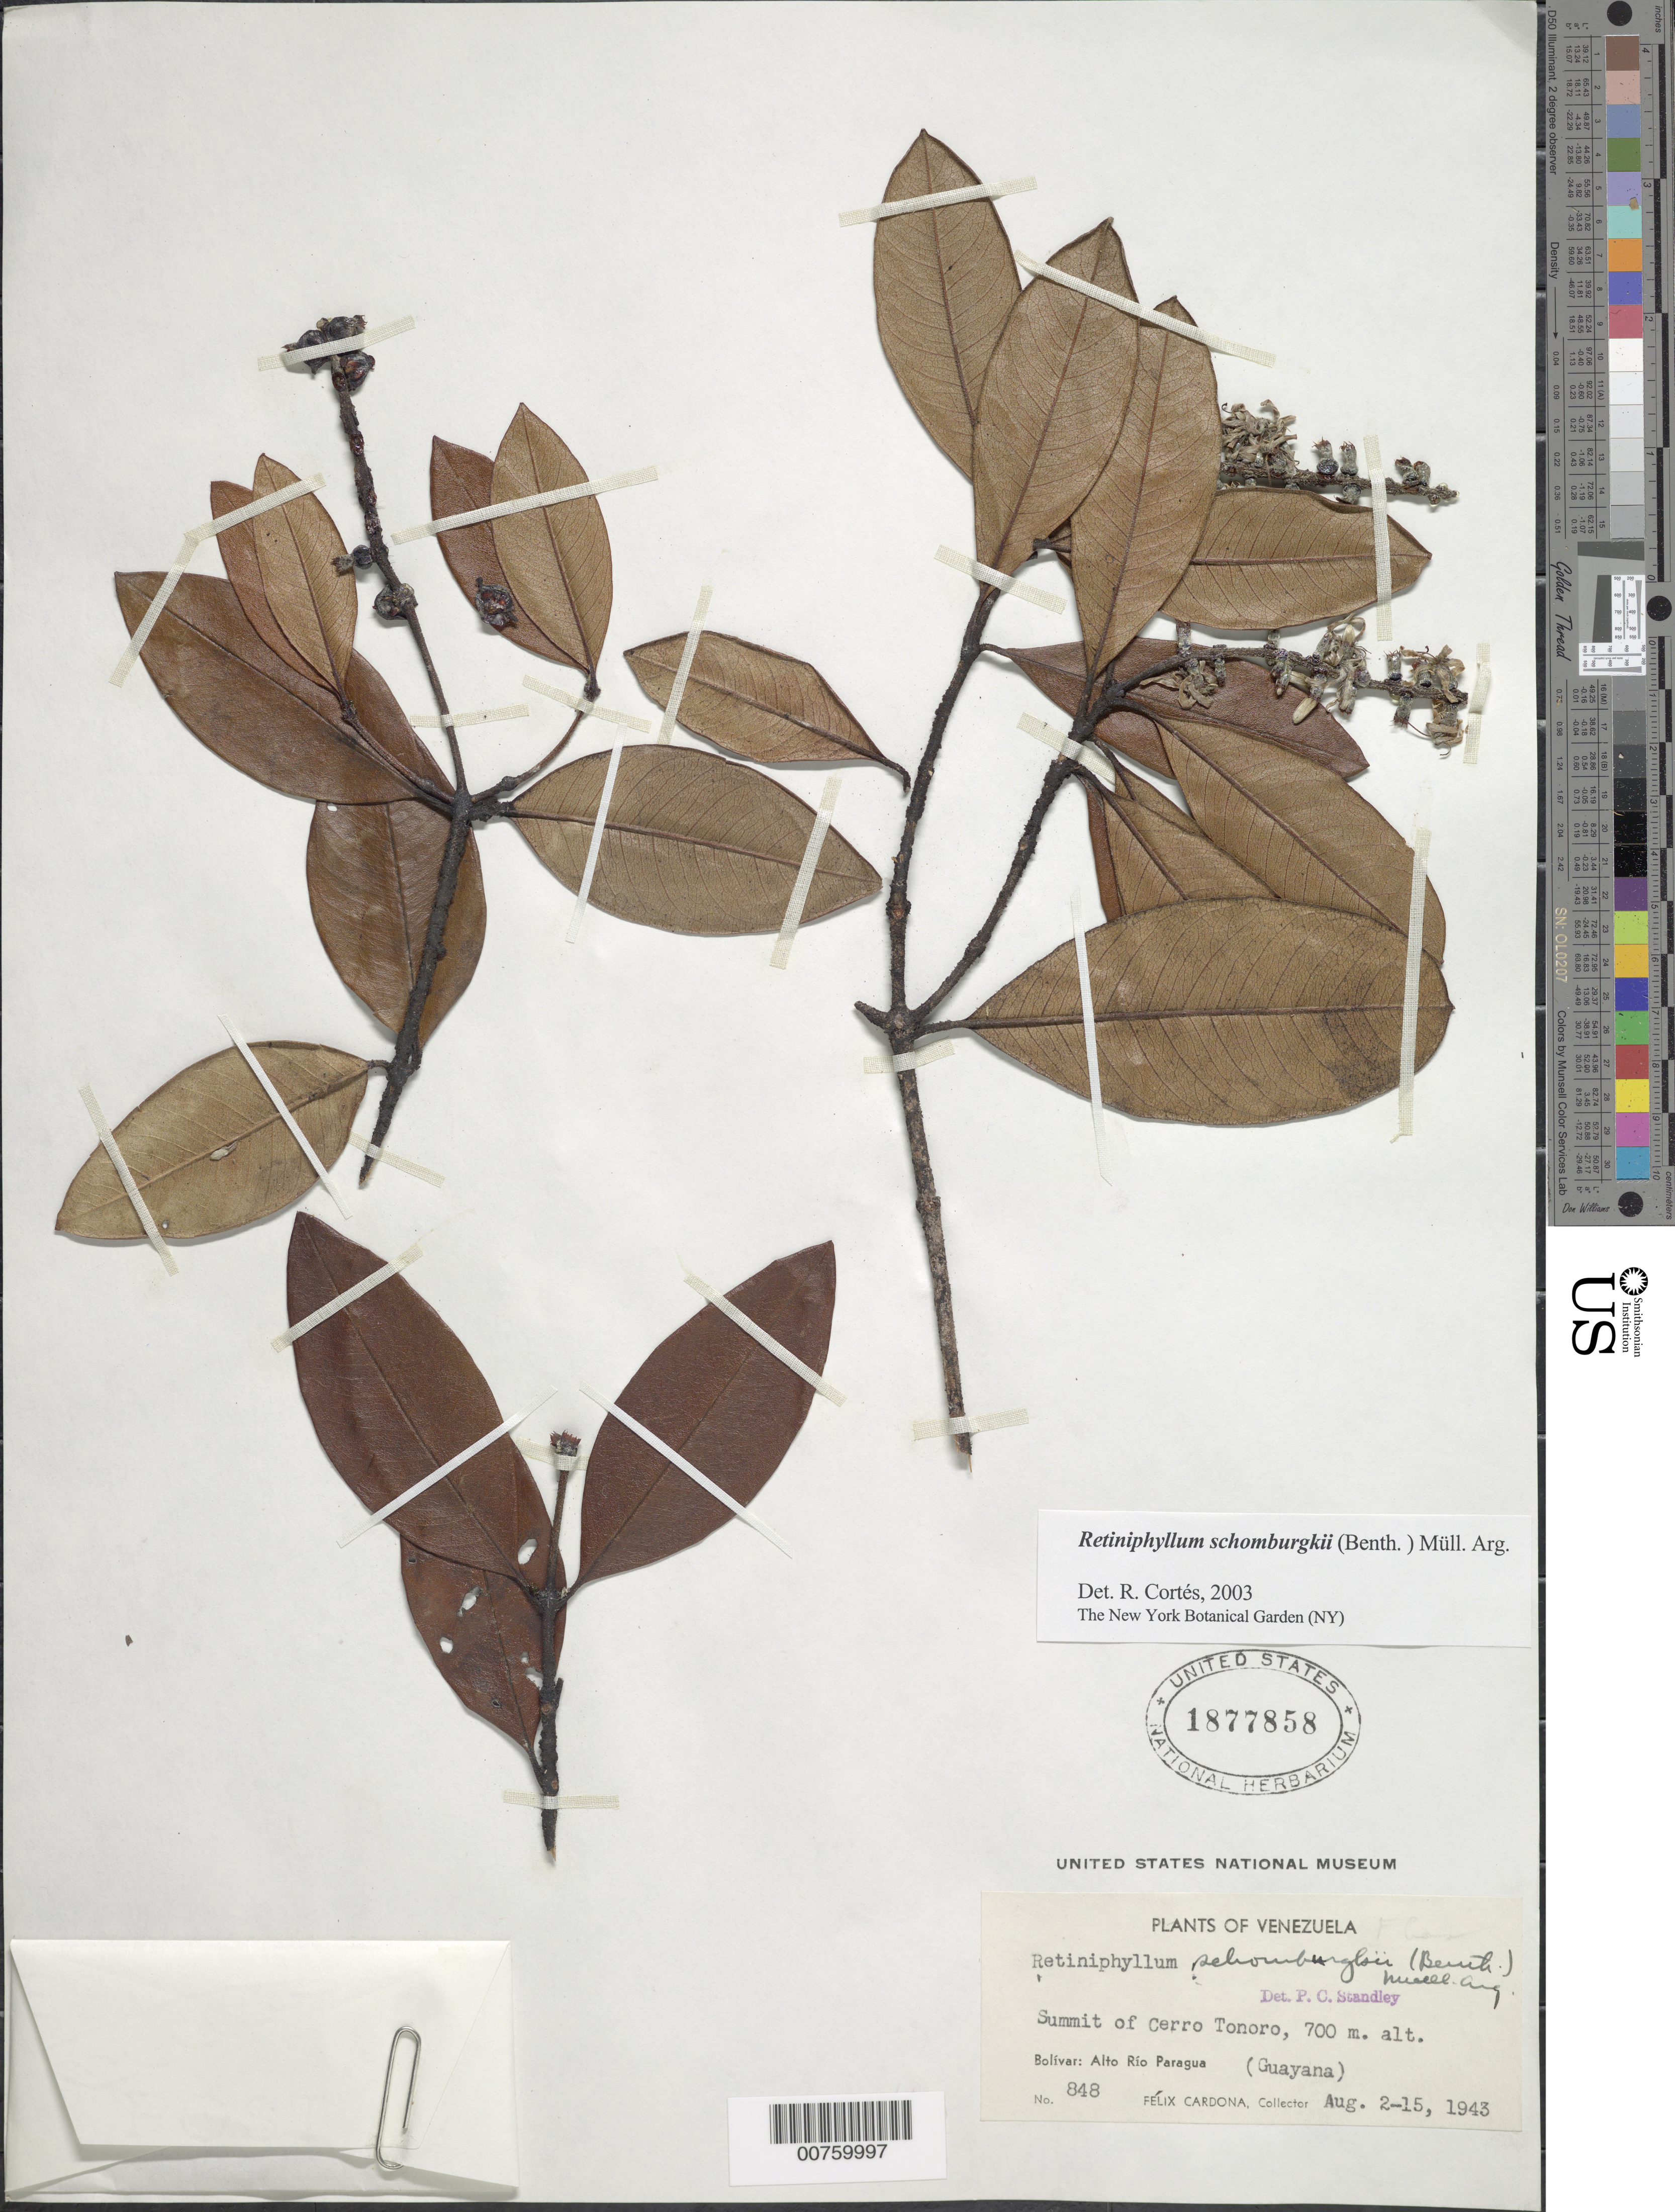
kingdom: Plantae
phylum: Tracheophyta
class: Magnoliopsida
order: Gentianales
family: Rubiaceae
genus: Retiniphyllum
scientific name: Retiniphyllum schomburgkii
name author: (Benth.) Müll. Arg.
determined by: Cortes R., G.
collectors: F. Cardona Puig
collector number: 848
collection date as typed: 2-Aug-43 to 15-Aug-43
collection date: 1943-08-02/1943-08-15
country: Venezuela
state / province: Bolívar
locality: Alto Río Paragua, Cerro Tonoro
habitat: Summit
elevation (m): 700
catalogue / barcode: US 1877858